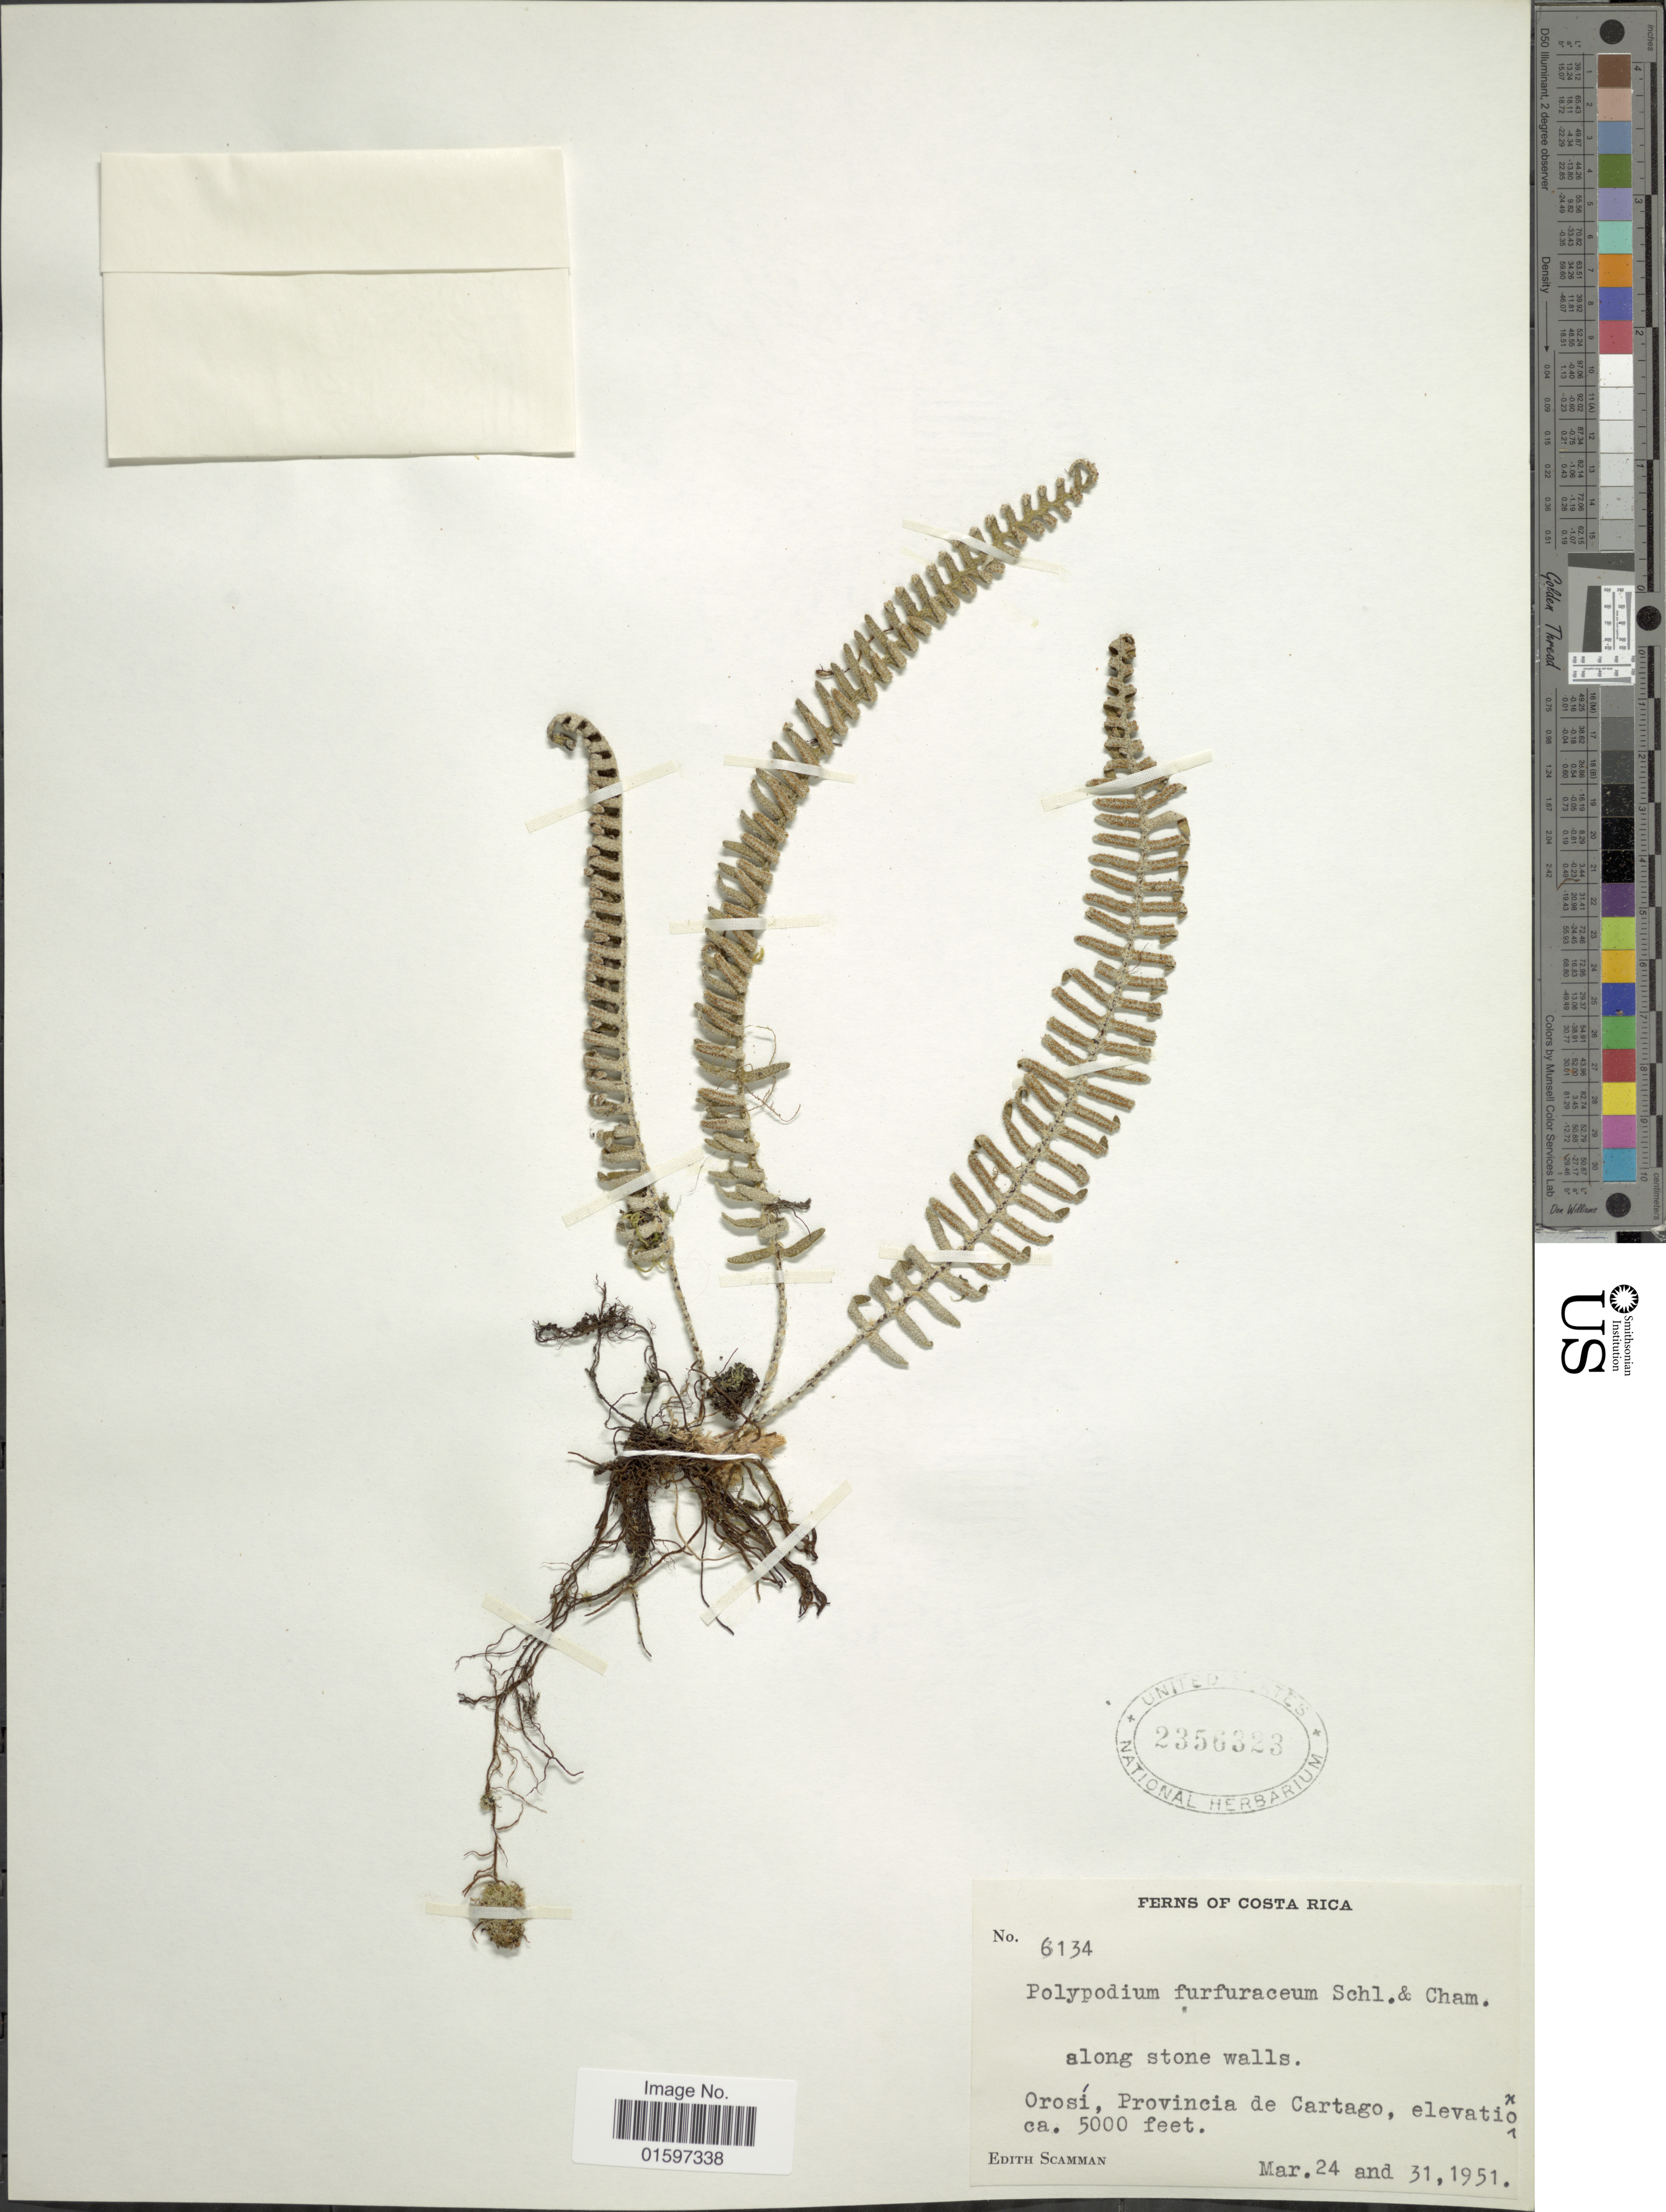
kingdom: Plantae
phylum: Tracheophyta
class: Polypodiopsida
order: Polypodiales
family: Polypodiaceae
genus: Pleopeltis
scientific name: Pleopeltis furfuracea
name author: (Schltdl. & Cham.) A.R. Sm. & Tejero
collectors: E. Scamman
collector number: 6134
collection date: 1951-03-24/1951-03-31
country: Costa Rica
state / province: Cartago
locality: Costa Rica, Orosí, Provincia de Cartago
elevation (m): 1524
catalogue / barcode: US 2356323